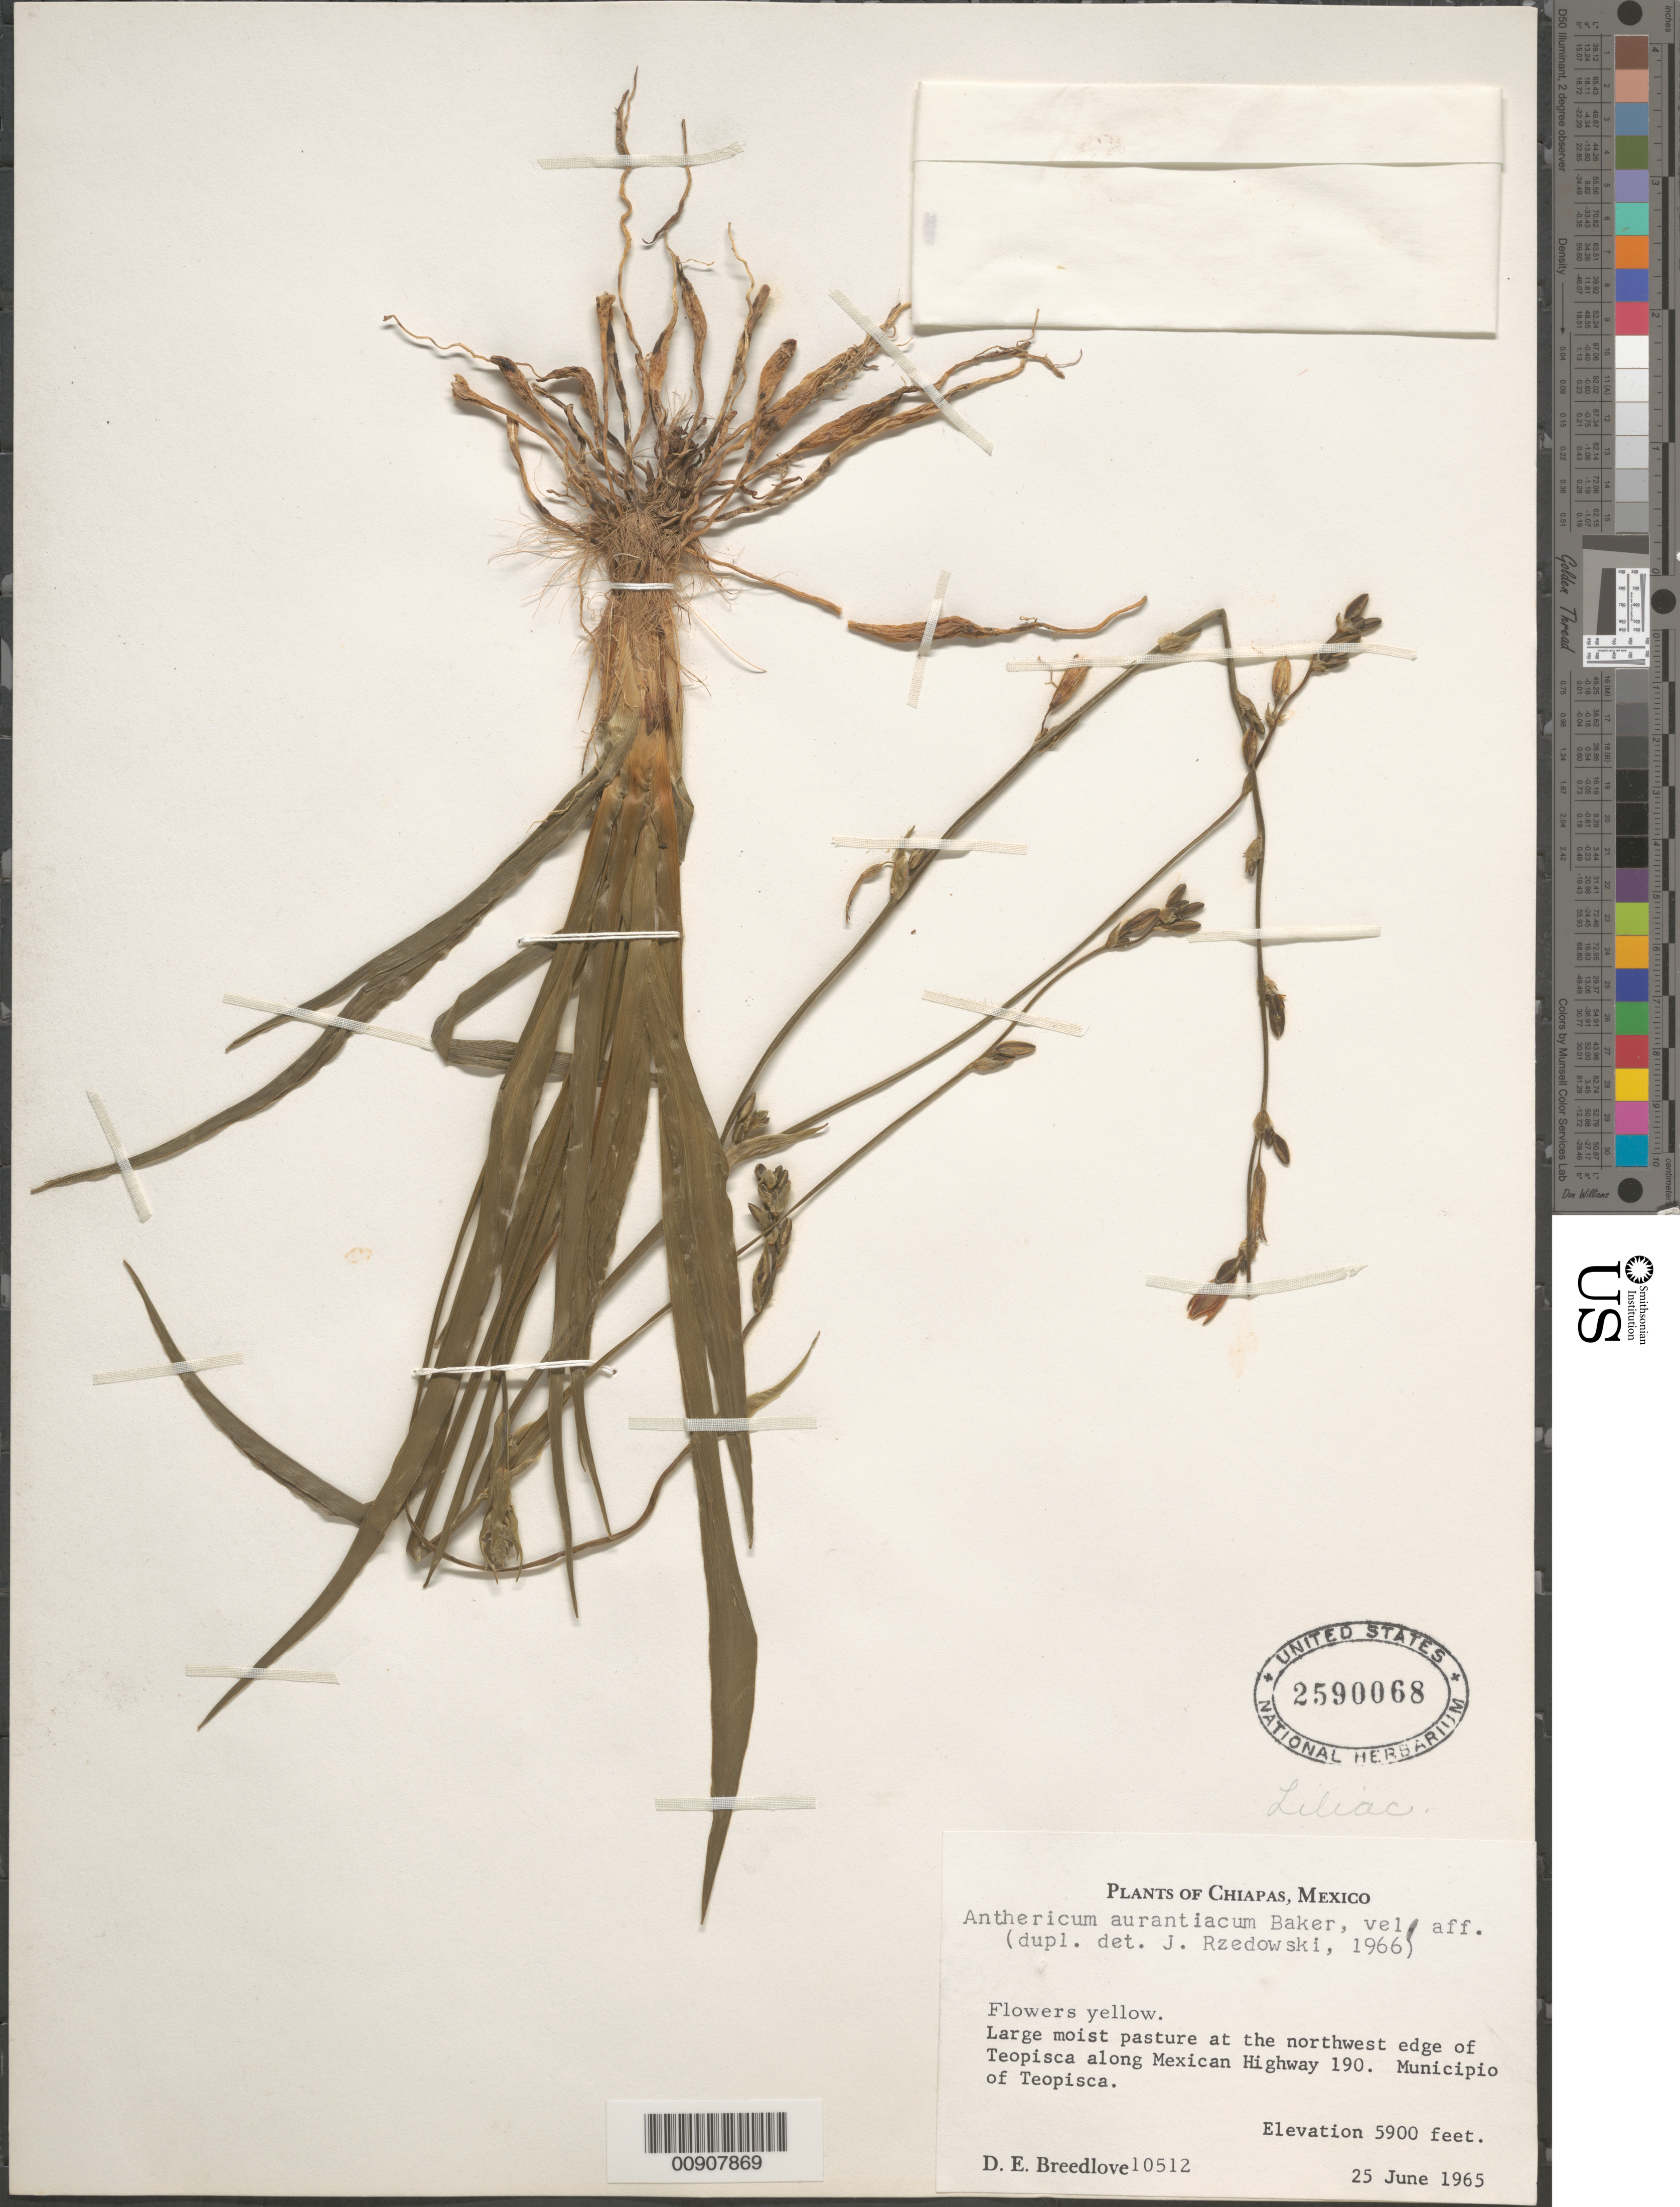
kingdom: Plantae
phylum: Tracheophyta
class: Liliopsida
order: Asparagales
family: Asparagaceae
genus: Anthericum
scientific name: Anthericum aurantiacum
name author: Baker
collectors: D. E. Breedlove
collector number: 10512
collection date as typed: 25 Jun 1965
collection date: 1965-06-25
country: Mexico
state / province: Chiapas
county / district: Teopisca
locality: At the northwest edge of Teopisca along Mexican Highway 190. Municipio of Teopisca, Chiapas.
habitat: Large moist pasture.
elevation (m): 1798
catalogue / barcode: US 2590068